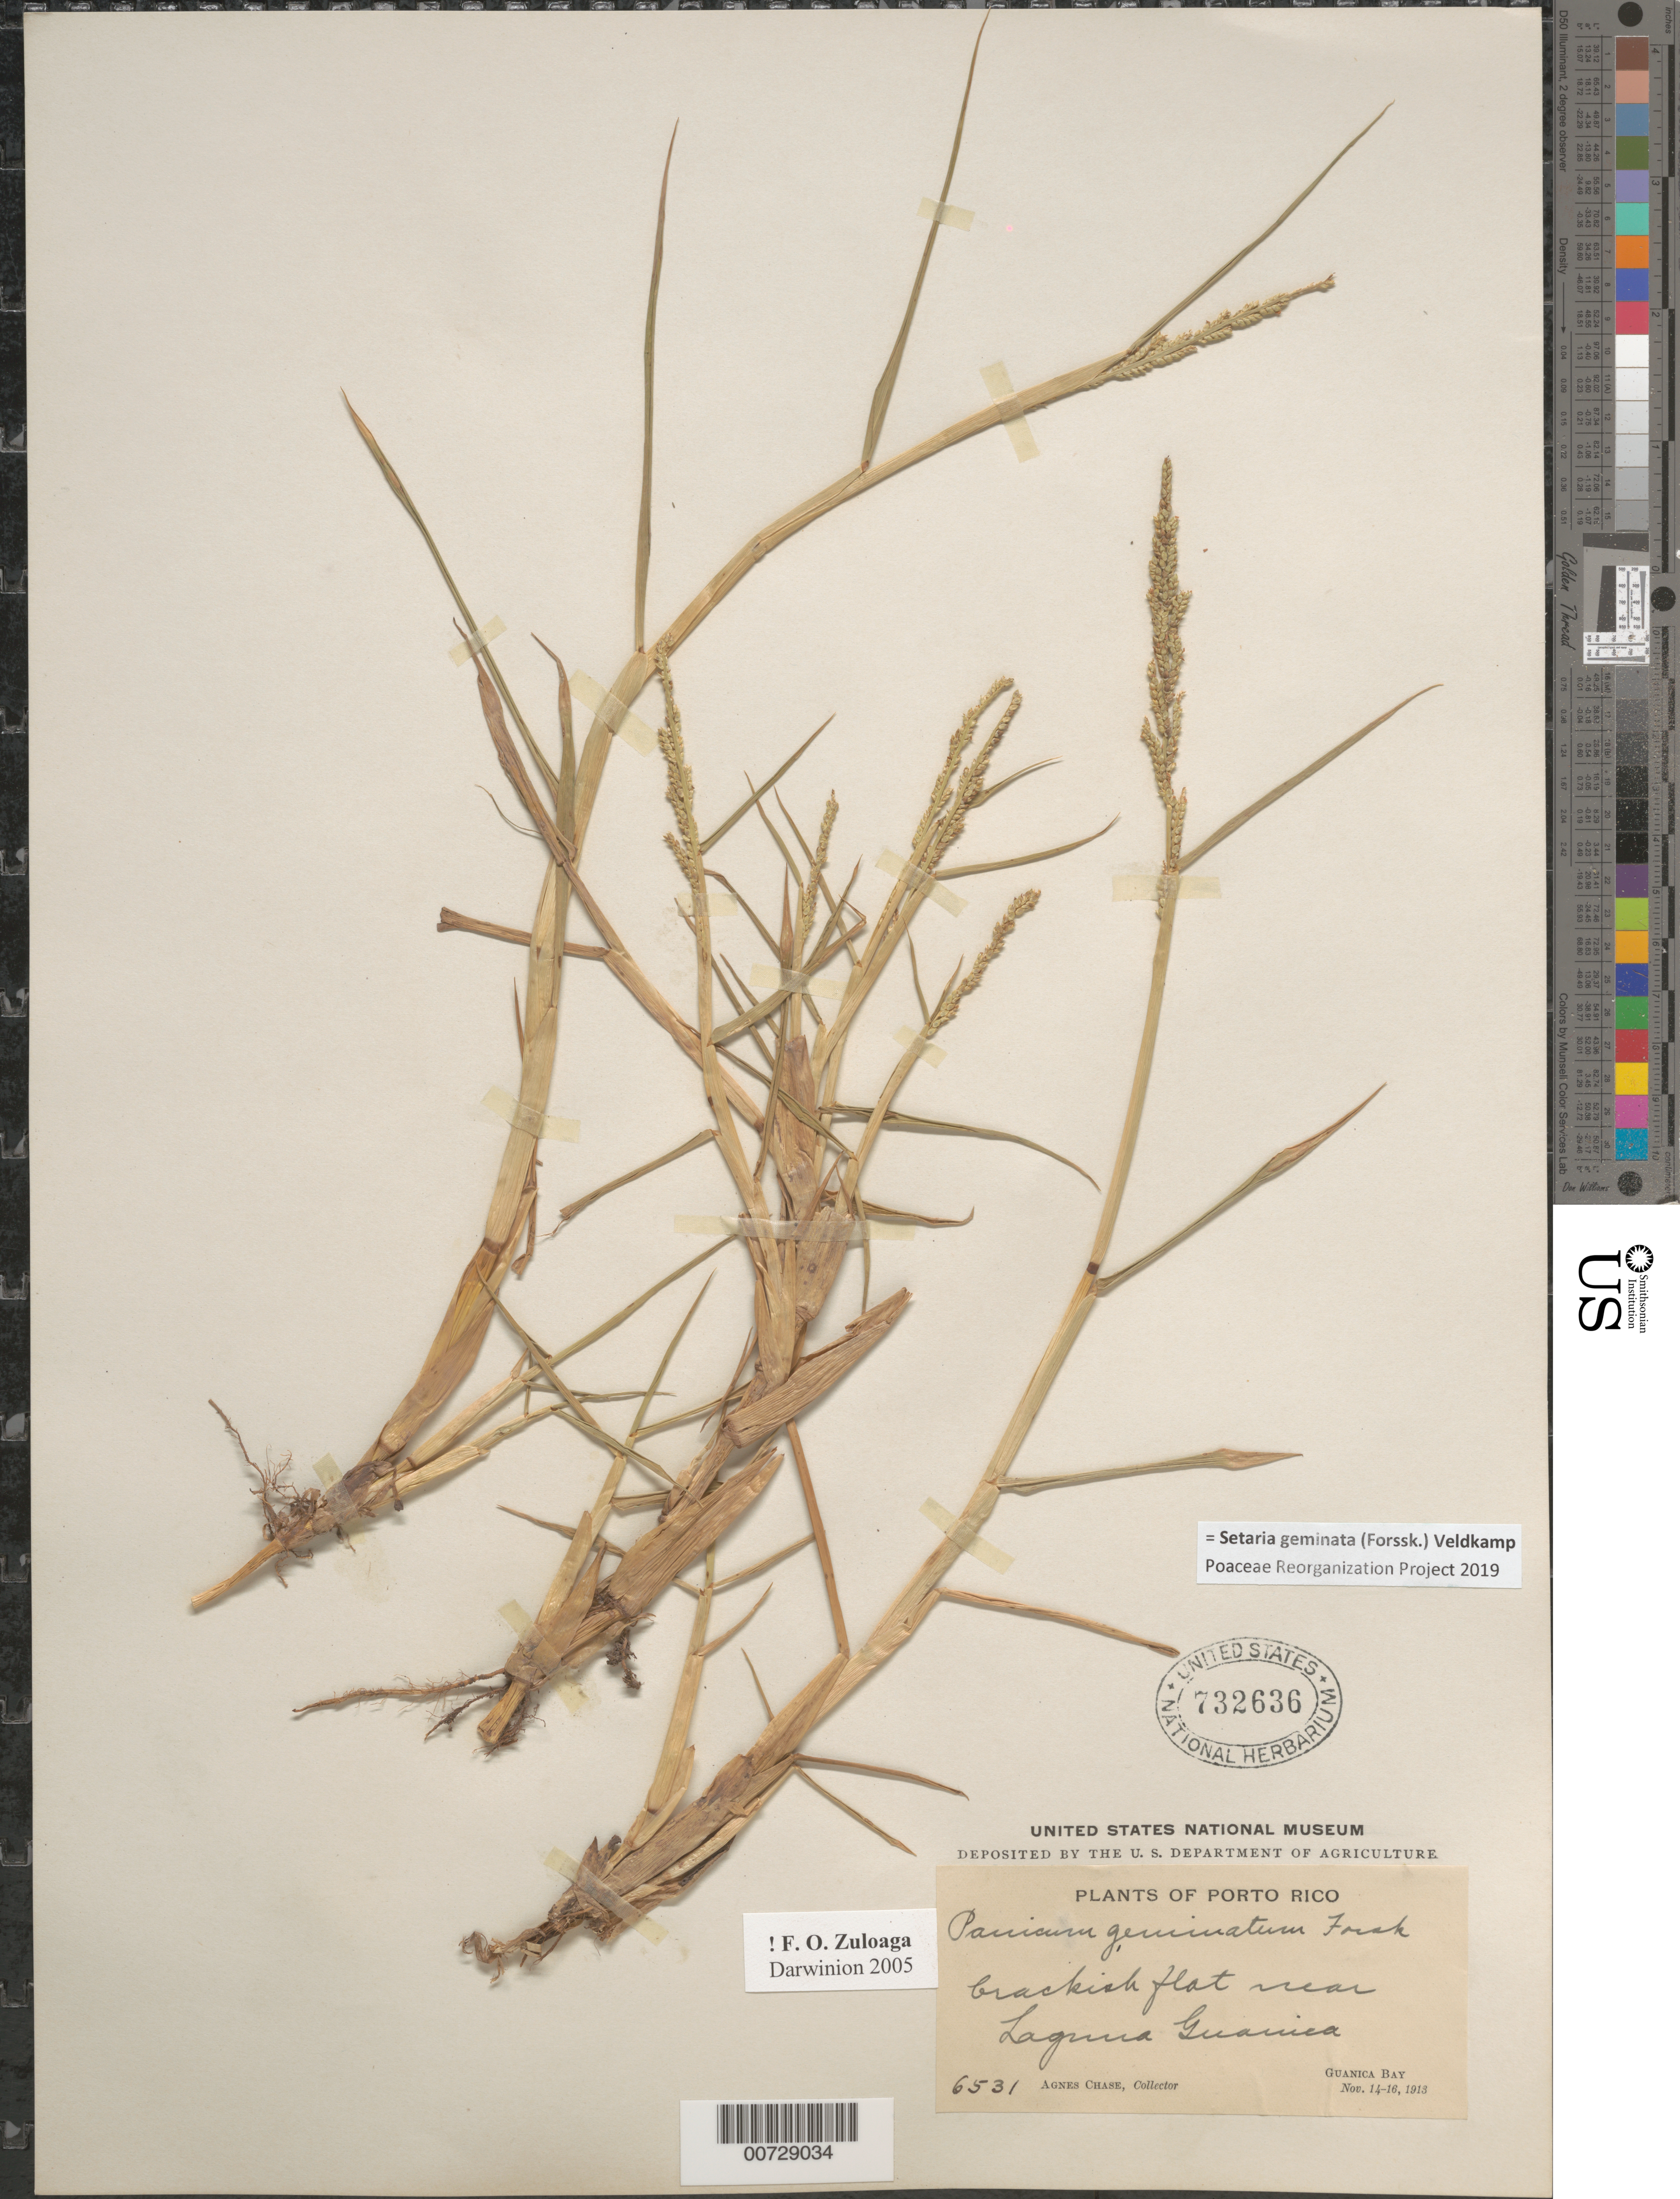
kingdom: Plantae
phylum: Tracheophyta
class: Liliopsida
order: Poales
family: Poaceae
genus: Paspalidium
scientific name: Paspalidium geminatum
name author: (Forssk.) Stapf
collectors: A. Chase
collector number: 6531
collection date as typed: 14 Nov 1913 to 16 Nov 1913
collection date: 1913-11-14/1913-11-16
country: Puerto Rico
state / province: Guánica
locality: Laguna Guanica, Guanica Bay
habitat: Brackish flat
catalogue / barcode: US 732636